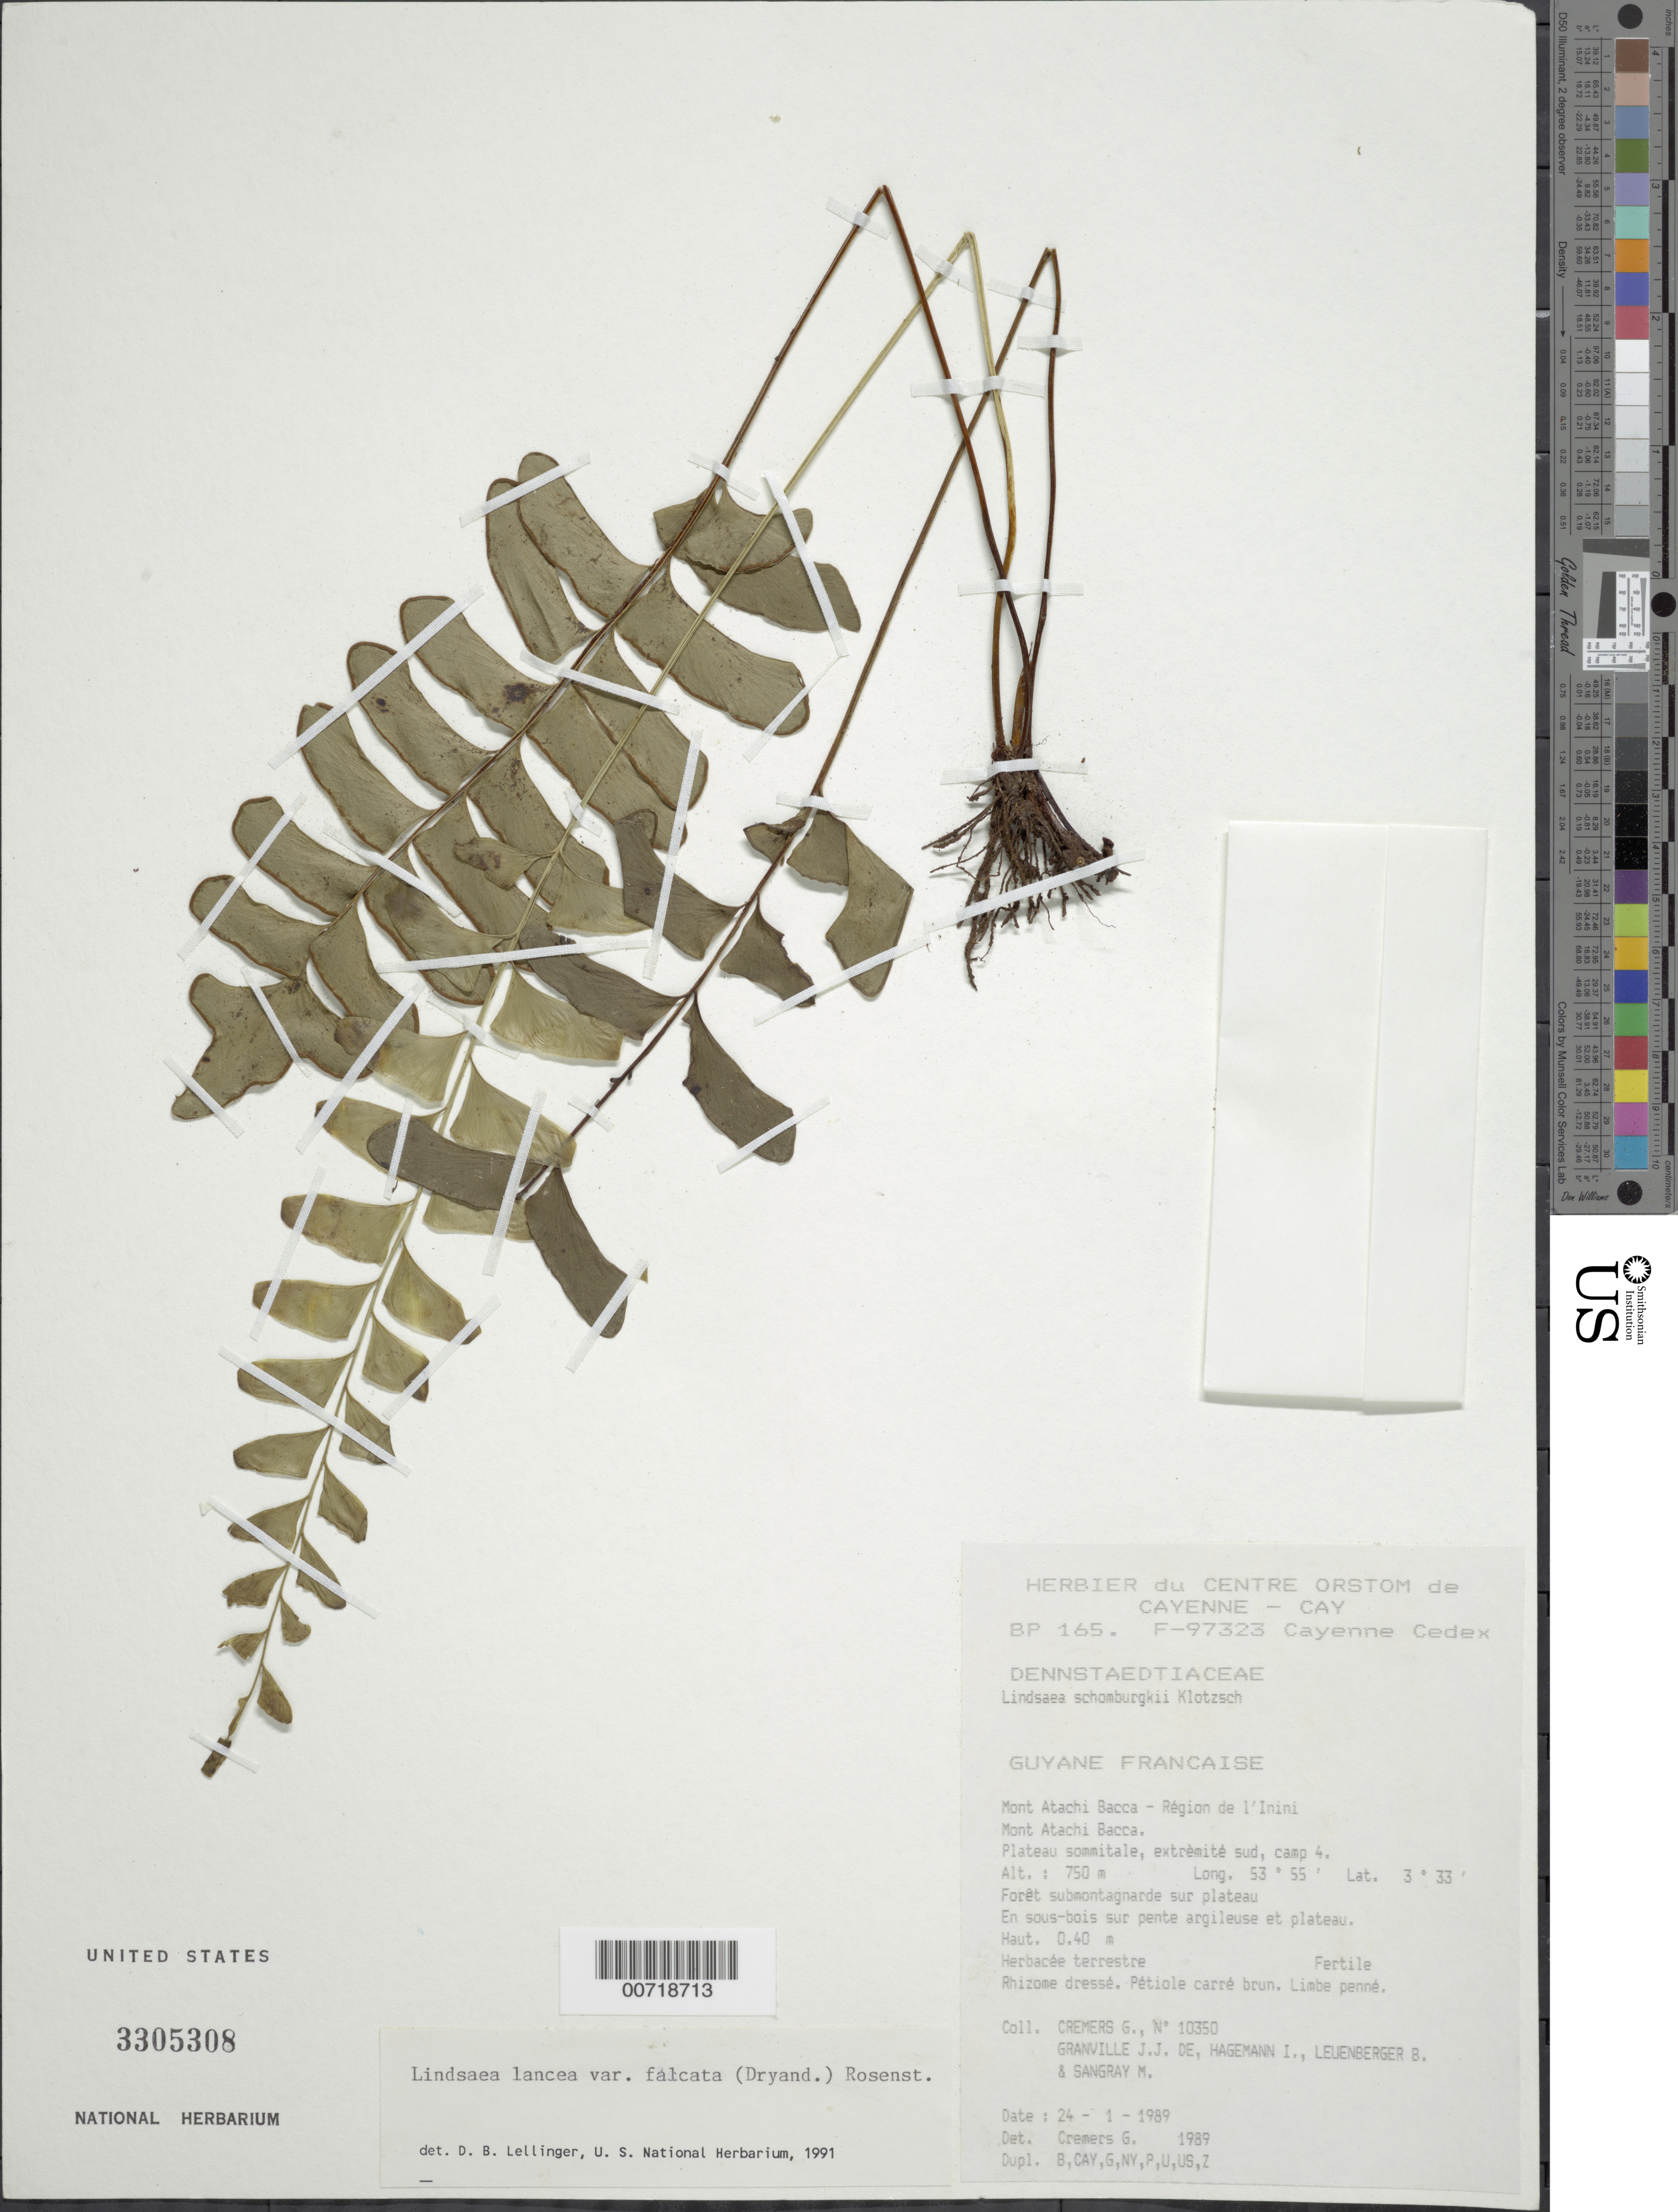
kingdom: Plantae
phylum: Tracheophyta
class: Polypodiopsida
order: Polypodiales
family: Lindsaeaceae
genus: Lindsaea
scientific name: Lindsaea lancea var. falcata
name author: (Dryand.) Rosenst.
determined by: Lellinger, David B., (BOT), Smithsonian Institution - National Museum of Natural History (UNITED STATES)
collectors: G. Cremers et al.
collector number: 10350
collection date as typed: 24-Jan-89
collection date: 1989-01-24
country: French Guiana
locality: Mont Atachi Bacca, région de l'Inini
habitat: Submontane forest, on plateau; understory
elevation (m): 750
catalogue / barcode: US 3305308